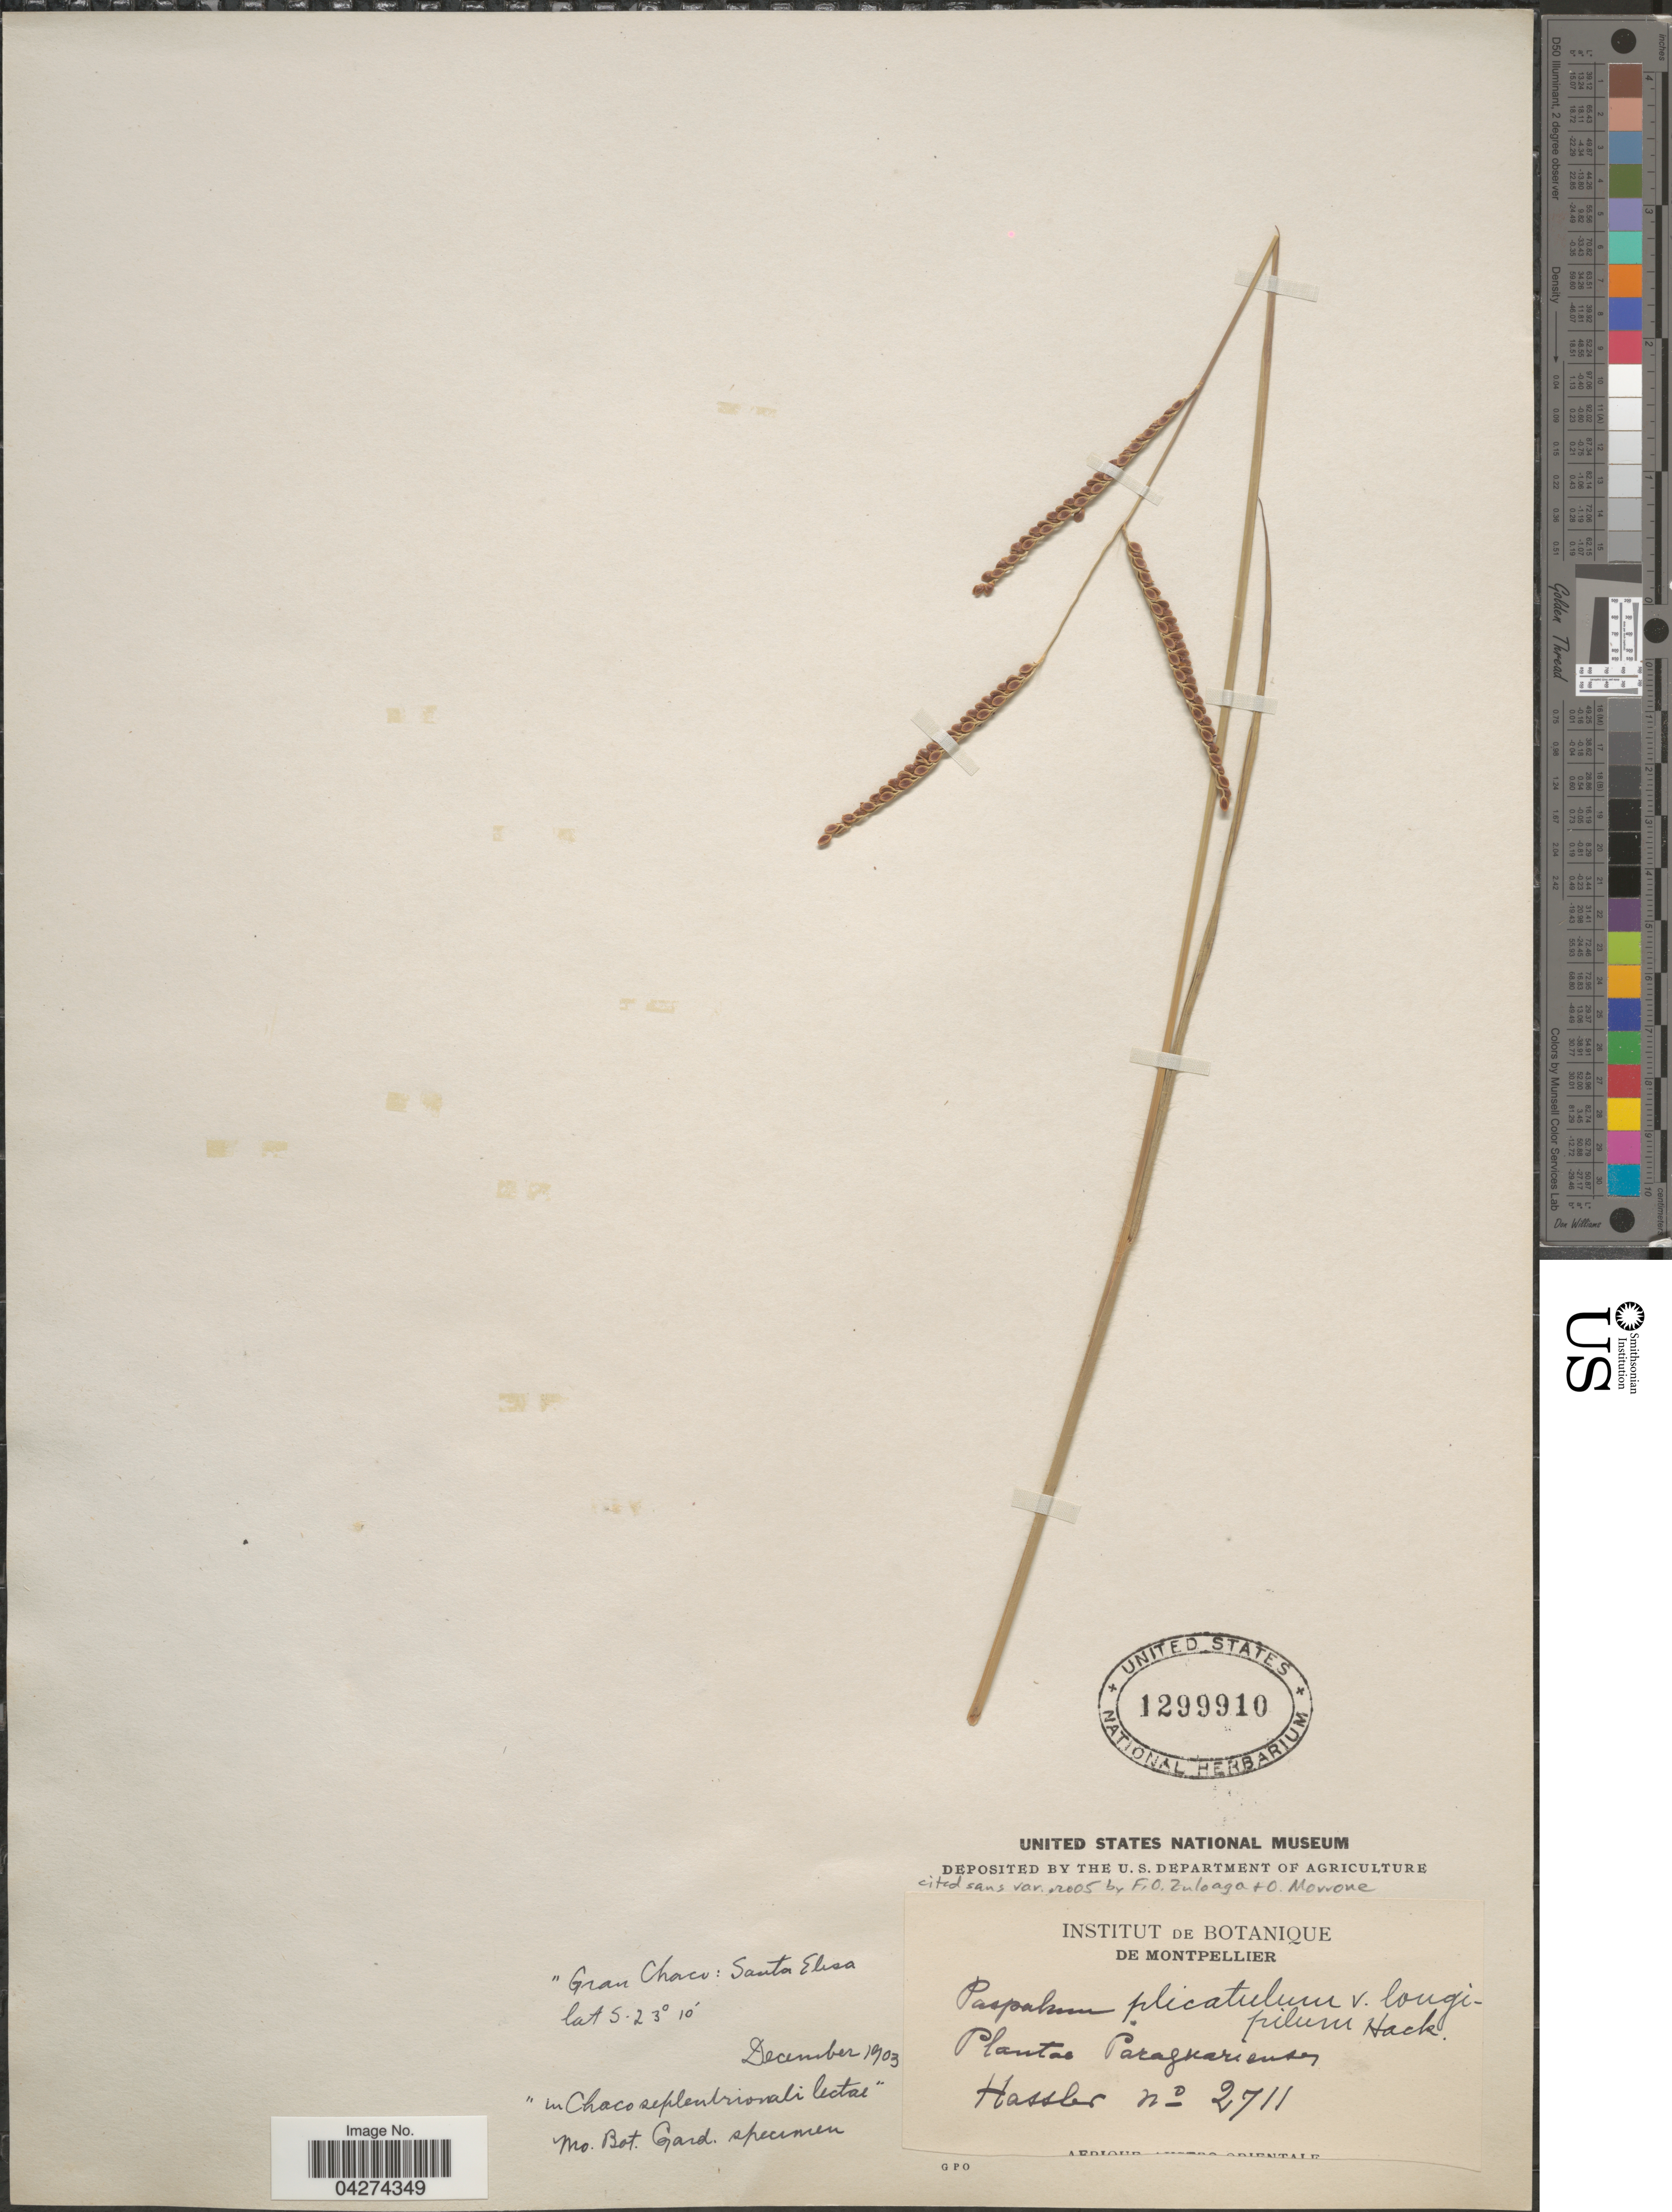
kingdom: Plantae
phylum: Tracheophyta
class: Liliopsida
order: Poales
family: Poaceae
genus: Paspalum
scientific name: Paspalum plicatulum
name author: Michx.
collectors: Hassler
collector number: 2711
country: Paraguay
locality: Paraguarienses. Gran Chaco: Santa Elisa.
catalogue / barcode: US 1299910